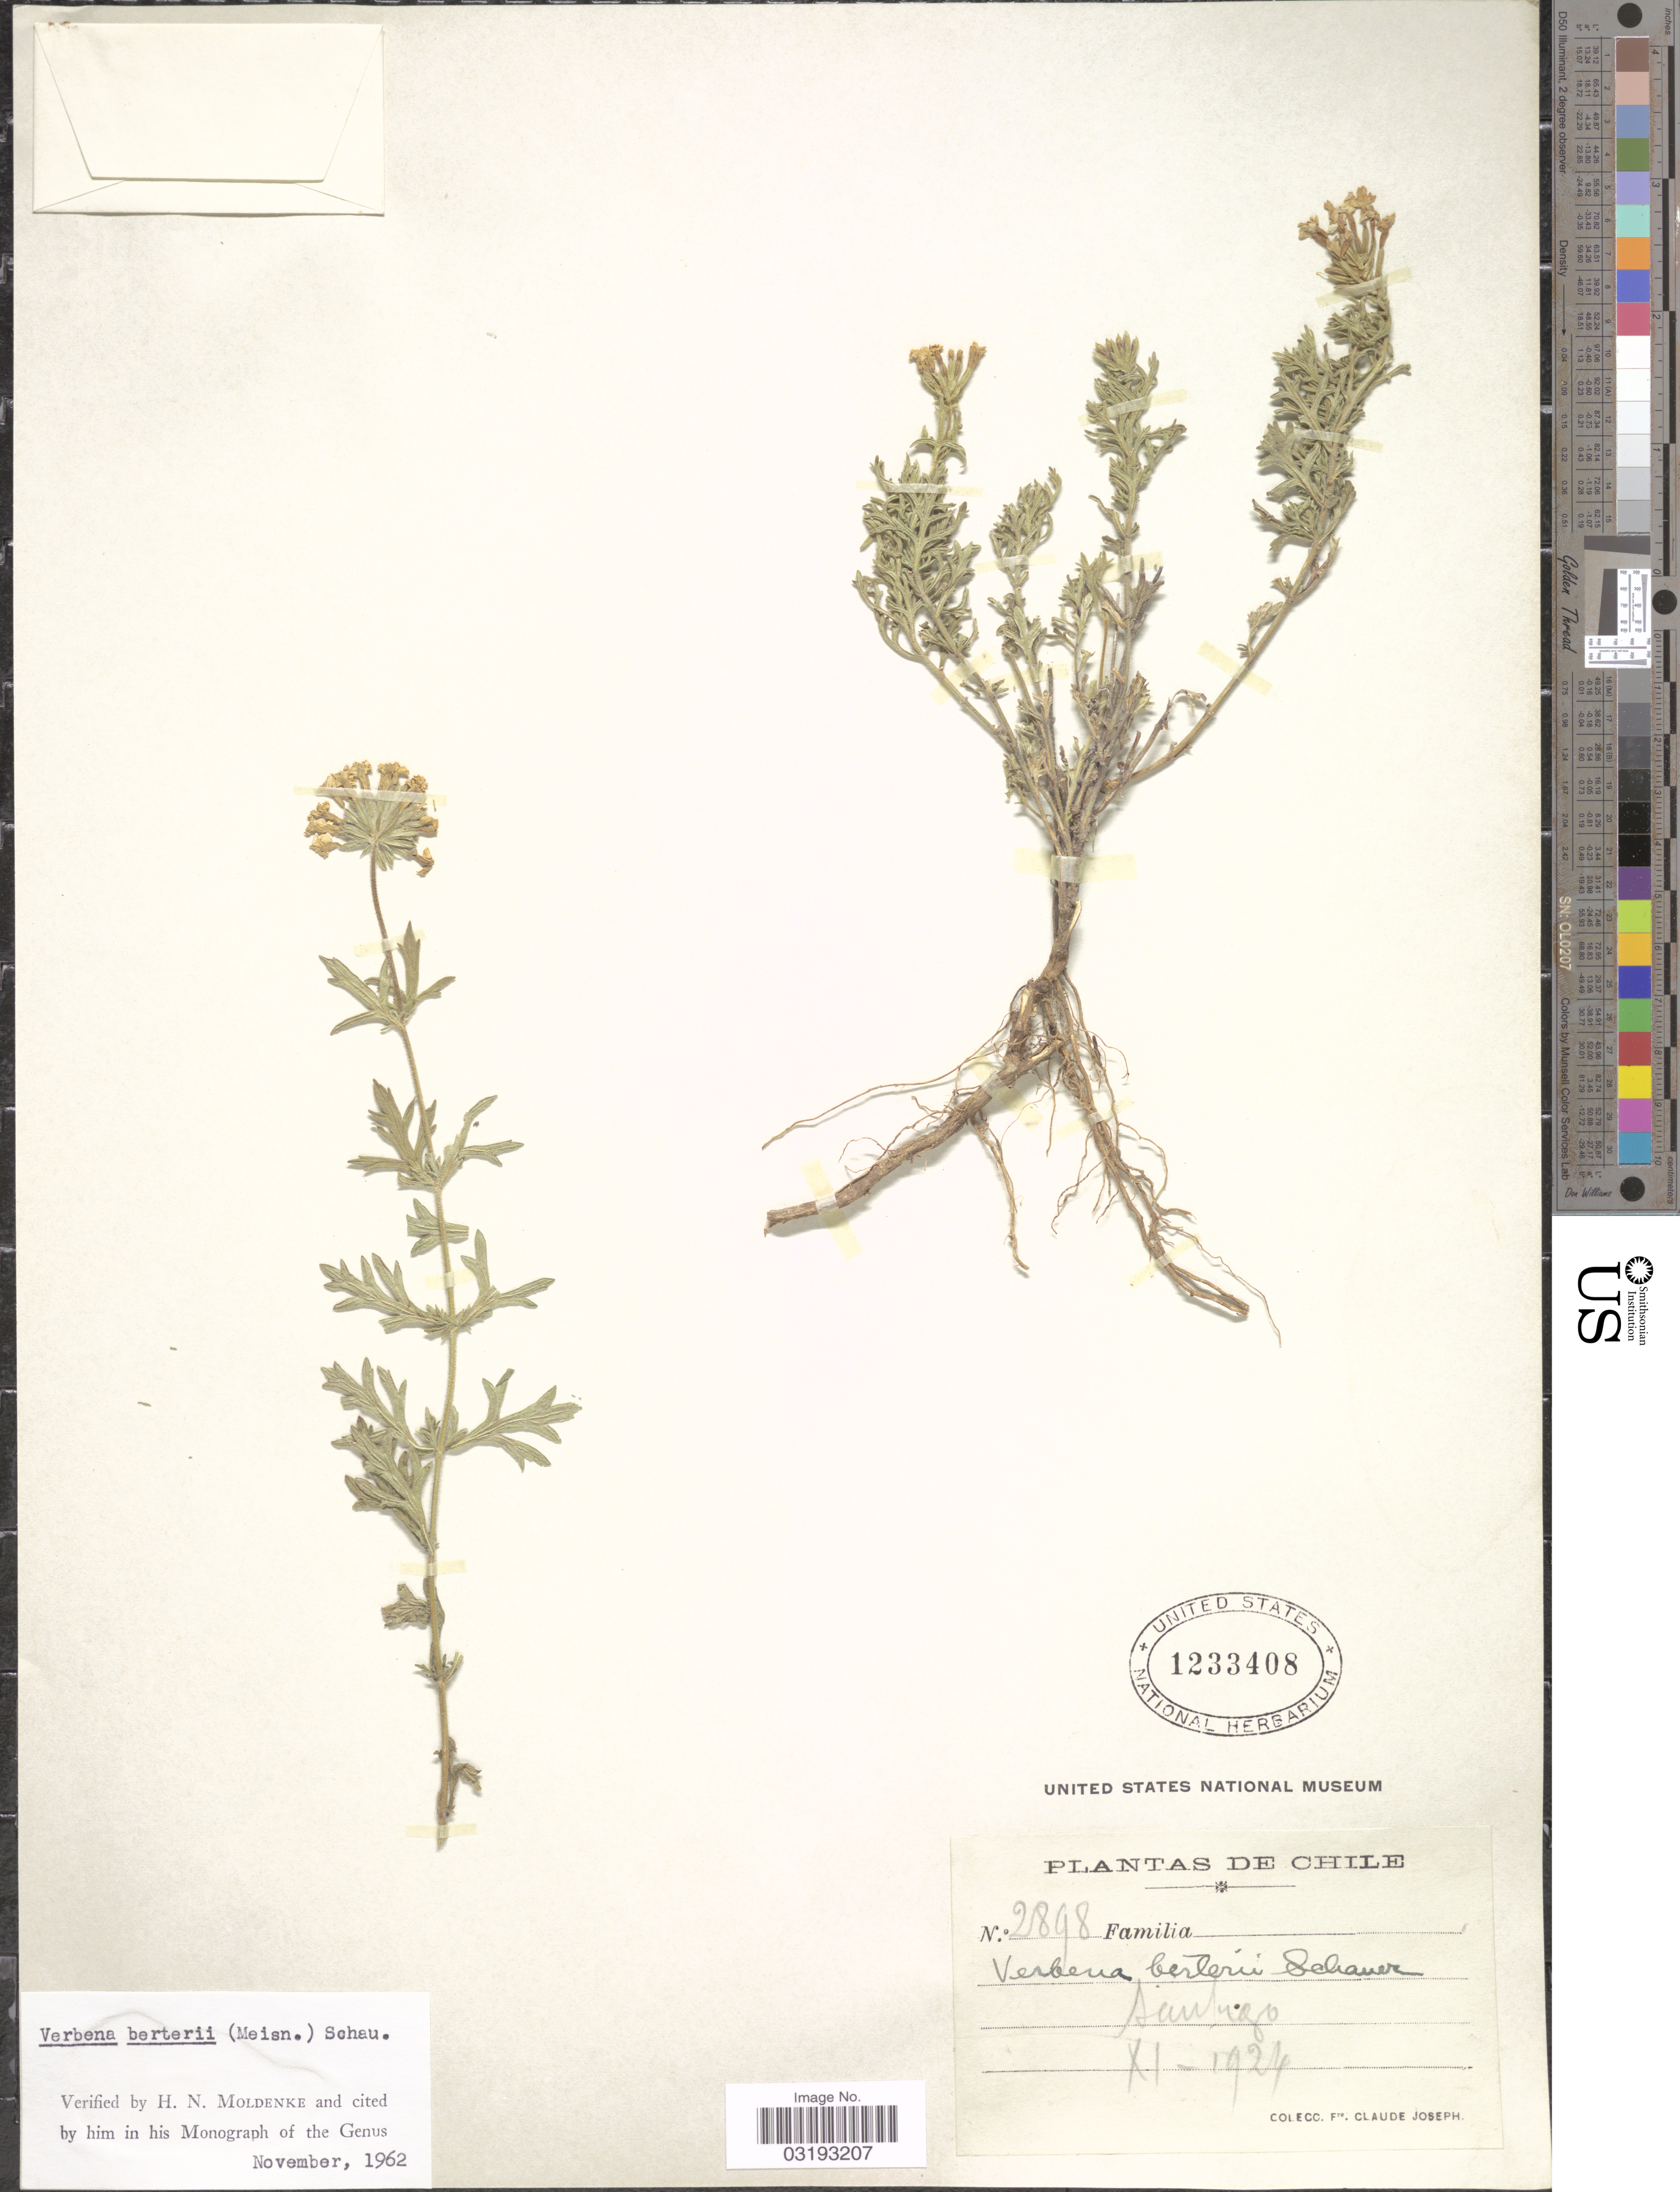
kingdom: Plantae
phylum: Tracheophyta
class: Magnoliopsida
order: Lamiales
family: Verbenaceae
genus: Verbena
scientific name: Verbena berteroi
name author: (Meisn.) Schauer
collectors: Bro. Claude-Joseph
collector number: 2898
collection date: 1924-11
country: Chile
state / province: Región Metropolitana (RM)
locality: Santiago.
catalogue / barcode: US 1233408